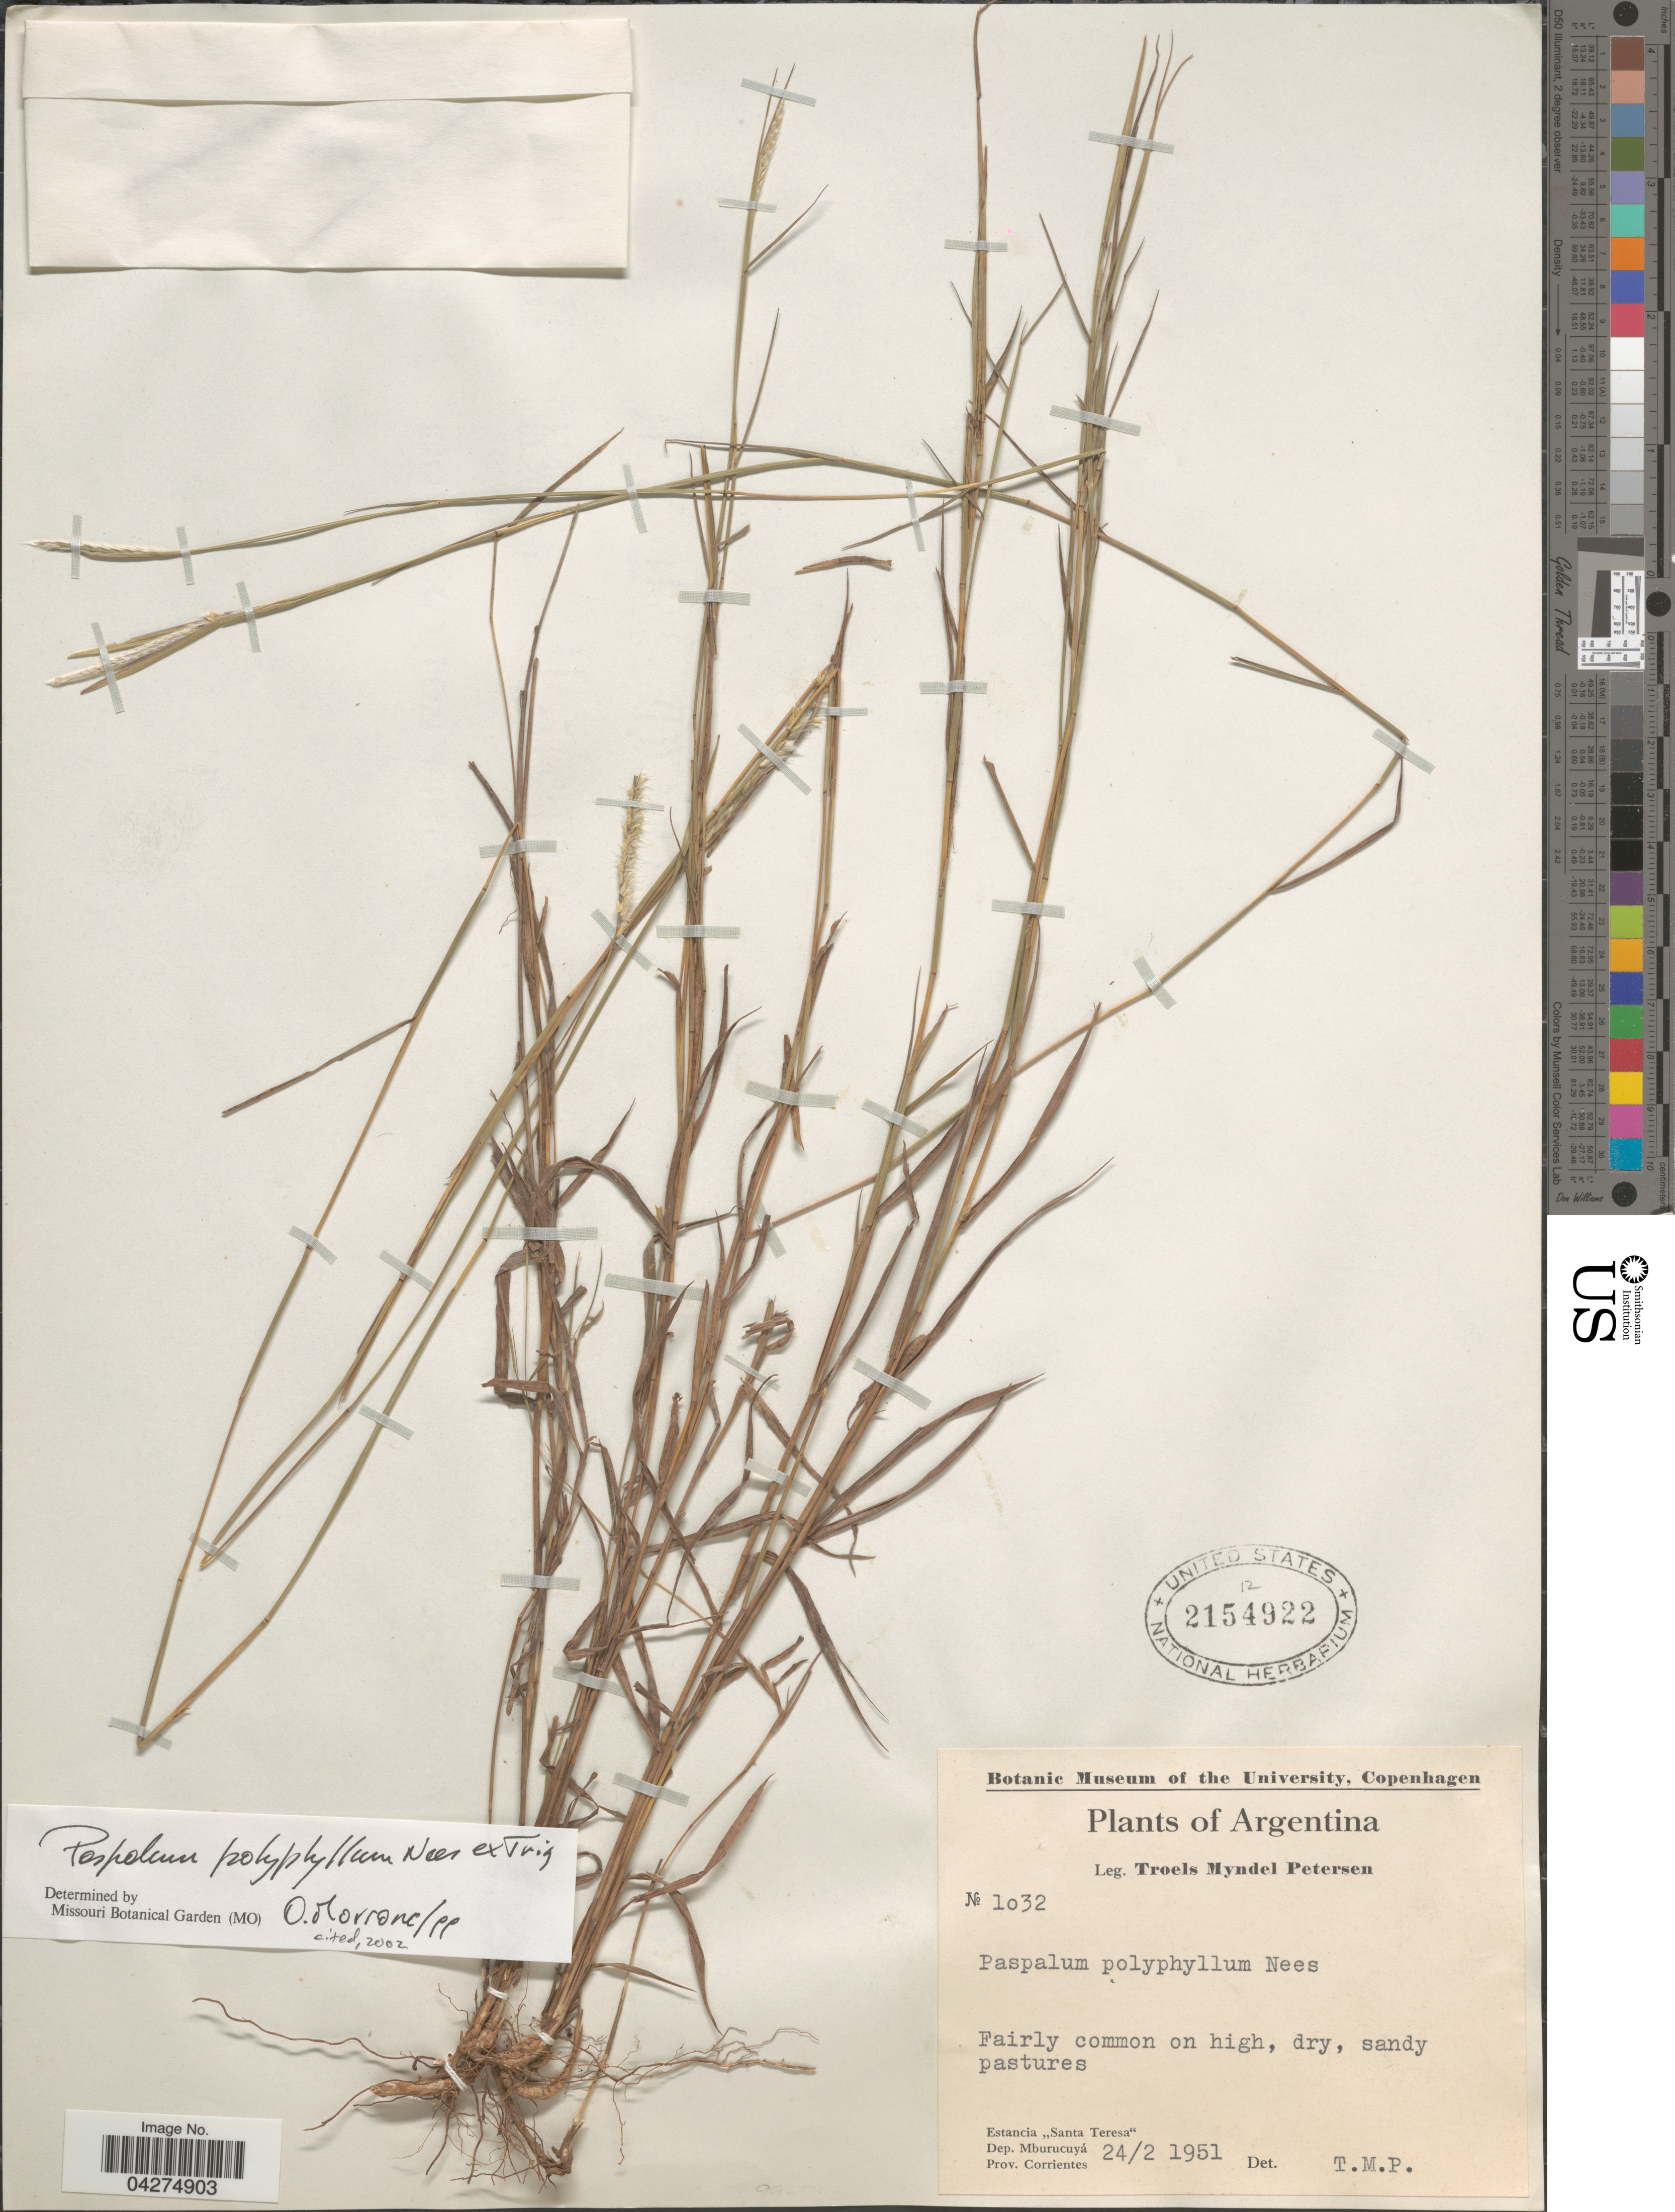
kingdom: Plantae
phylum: Tracheophyta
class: Liliopsida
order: Poales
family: Poaceae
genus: Paspalum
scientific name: Paspalum polyphyllum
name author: Nees ex Trin.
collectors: T. Pederson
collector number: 1032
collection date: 1951-02-24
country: Argentina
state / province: Corrientes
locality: Estancia "Santa Teresa". Dep. Mburucuyá.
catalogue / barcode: US 2154922